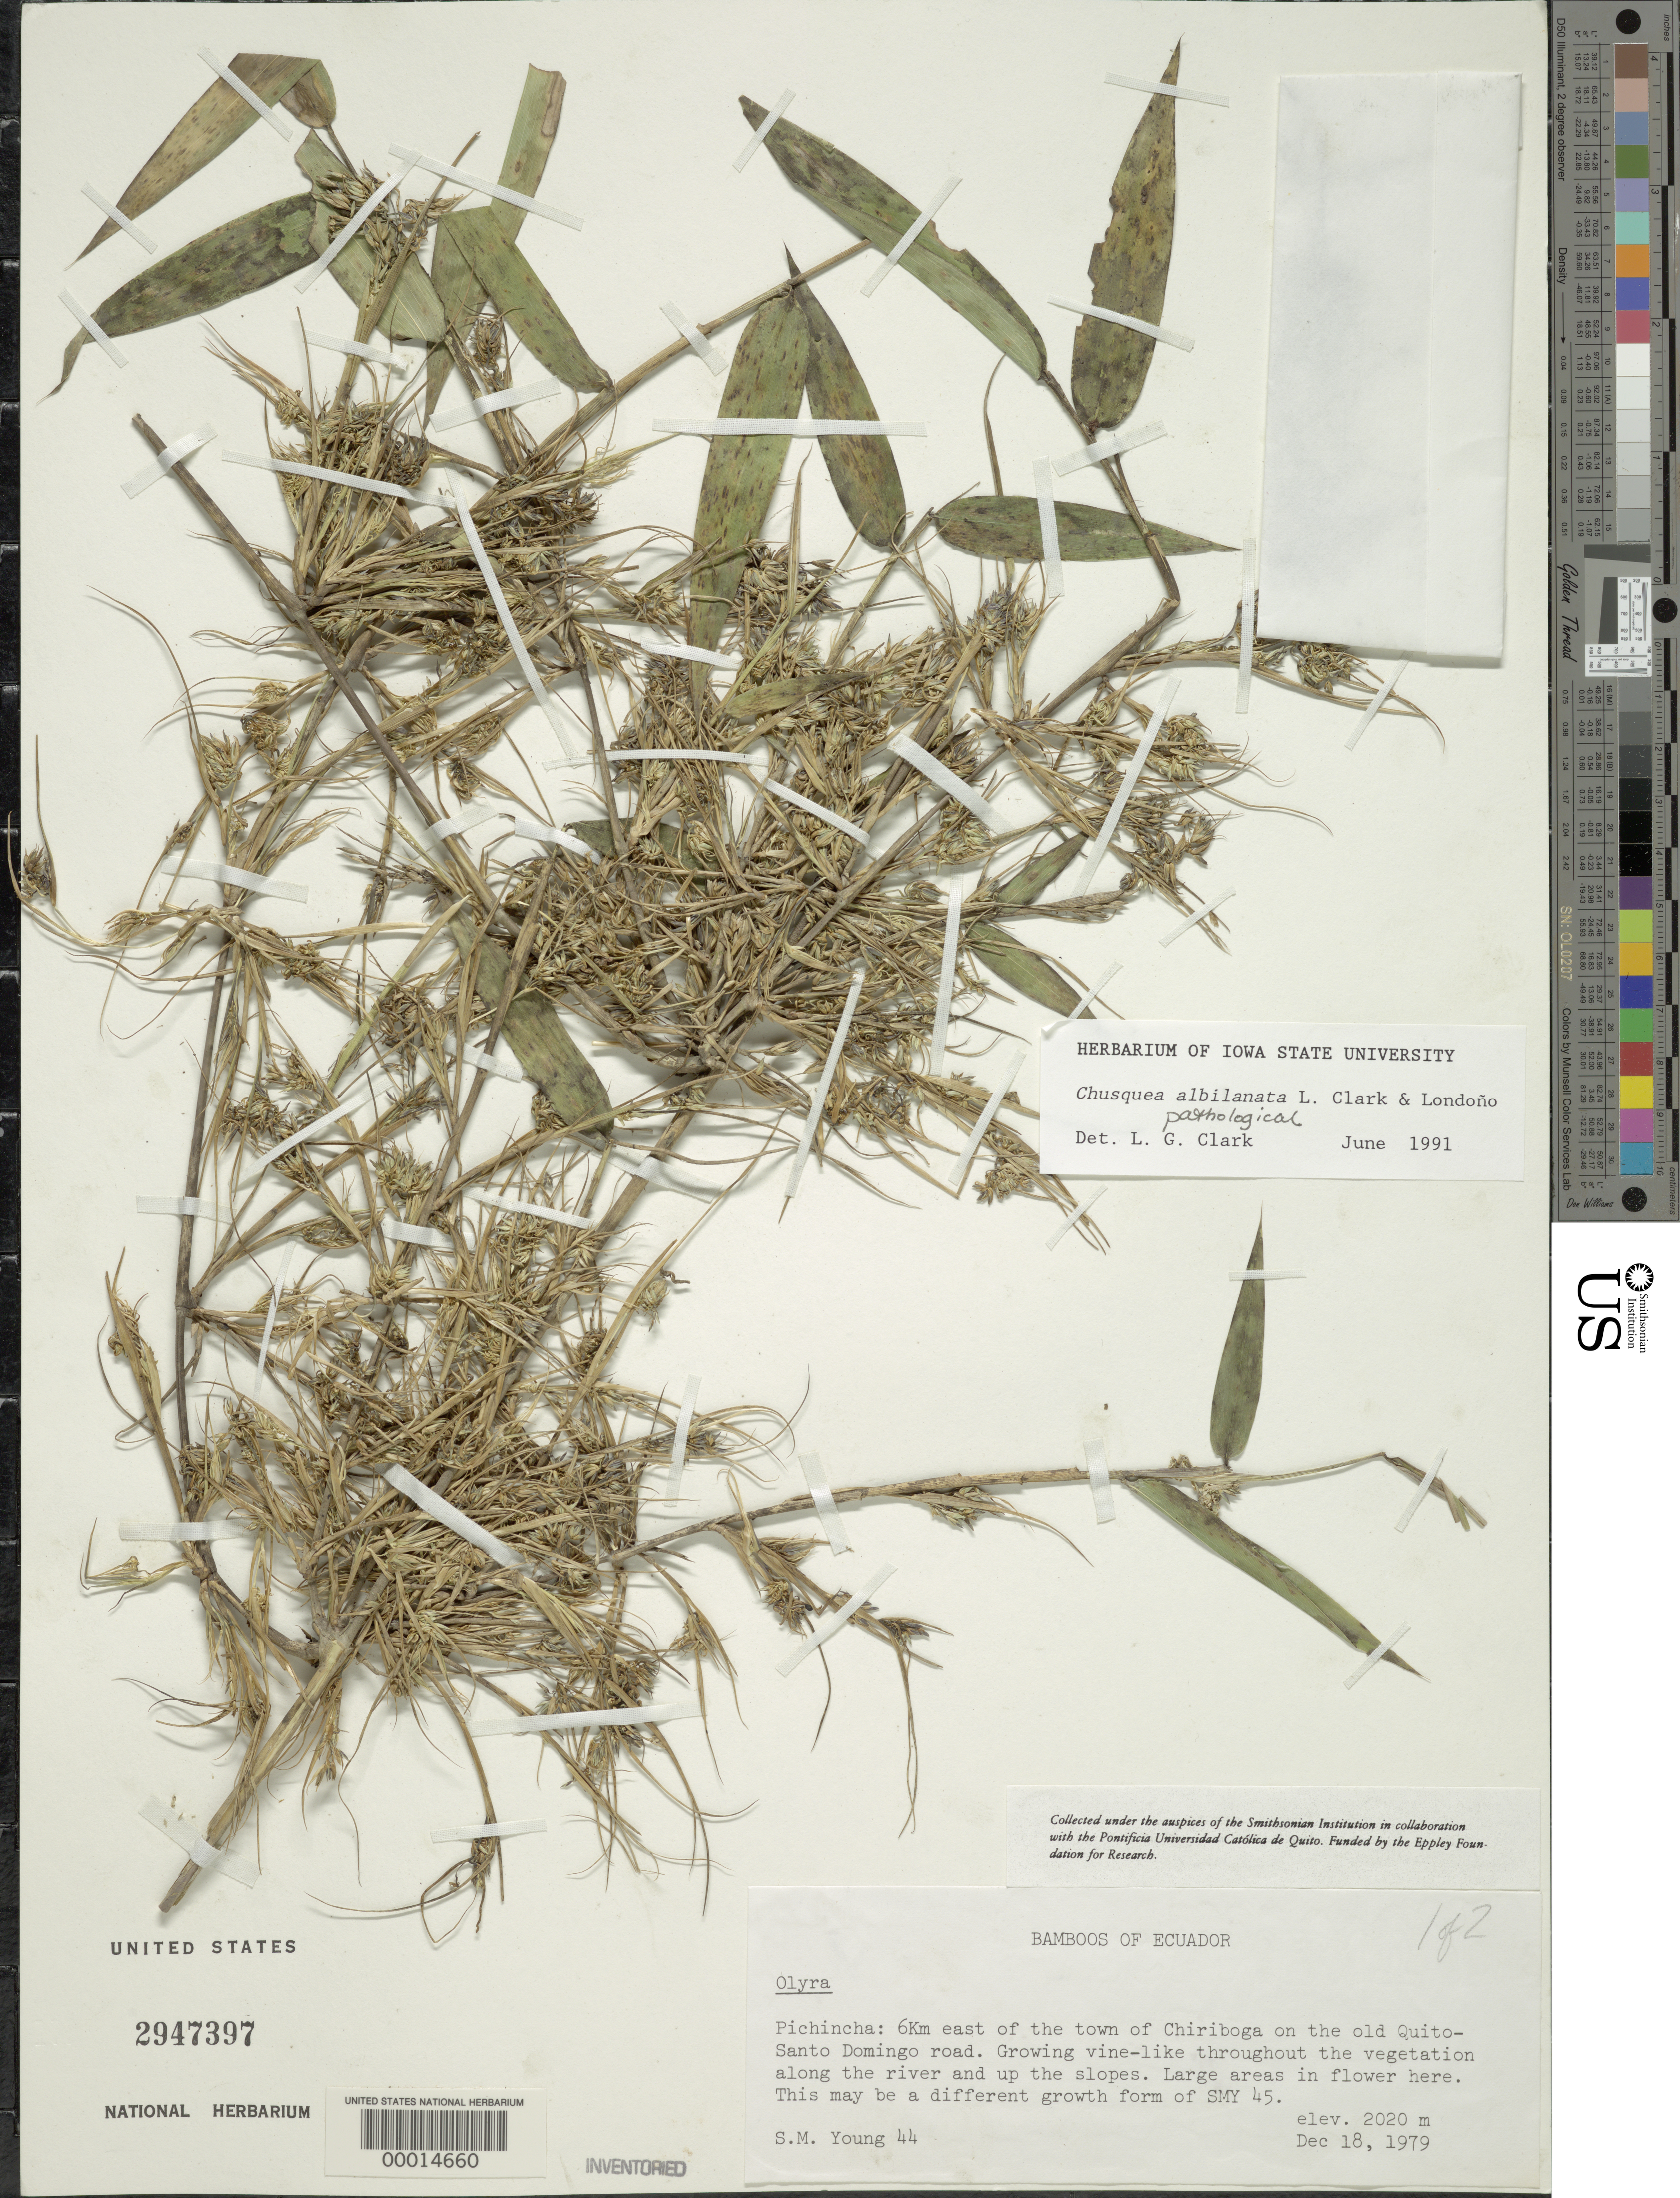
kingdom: Plantae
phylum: Tracheophyta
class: Liliopsida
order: Poales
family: Poaceae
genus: Chusquea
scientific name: Chusquea albilanata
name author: L.G. Clark & Londoño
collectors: S. Young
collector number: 44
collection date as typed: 18 Dec 1979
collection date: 1979-12-18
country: Ecuador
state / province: Pichincha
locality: Chiriboga/quito-Santo Domingo road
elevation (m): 2020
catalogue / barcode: US 2947397